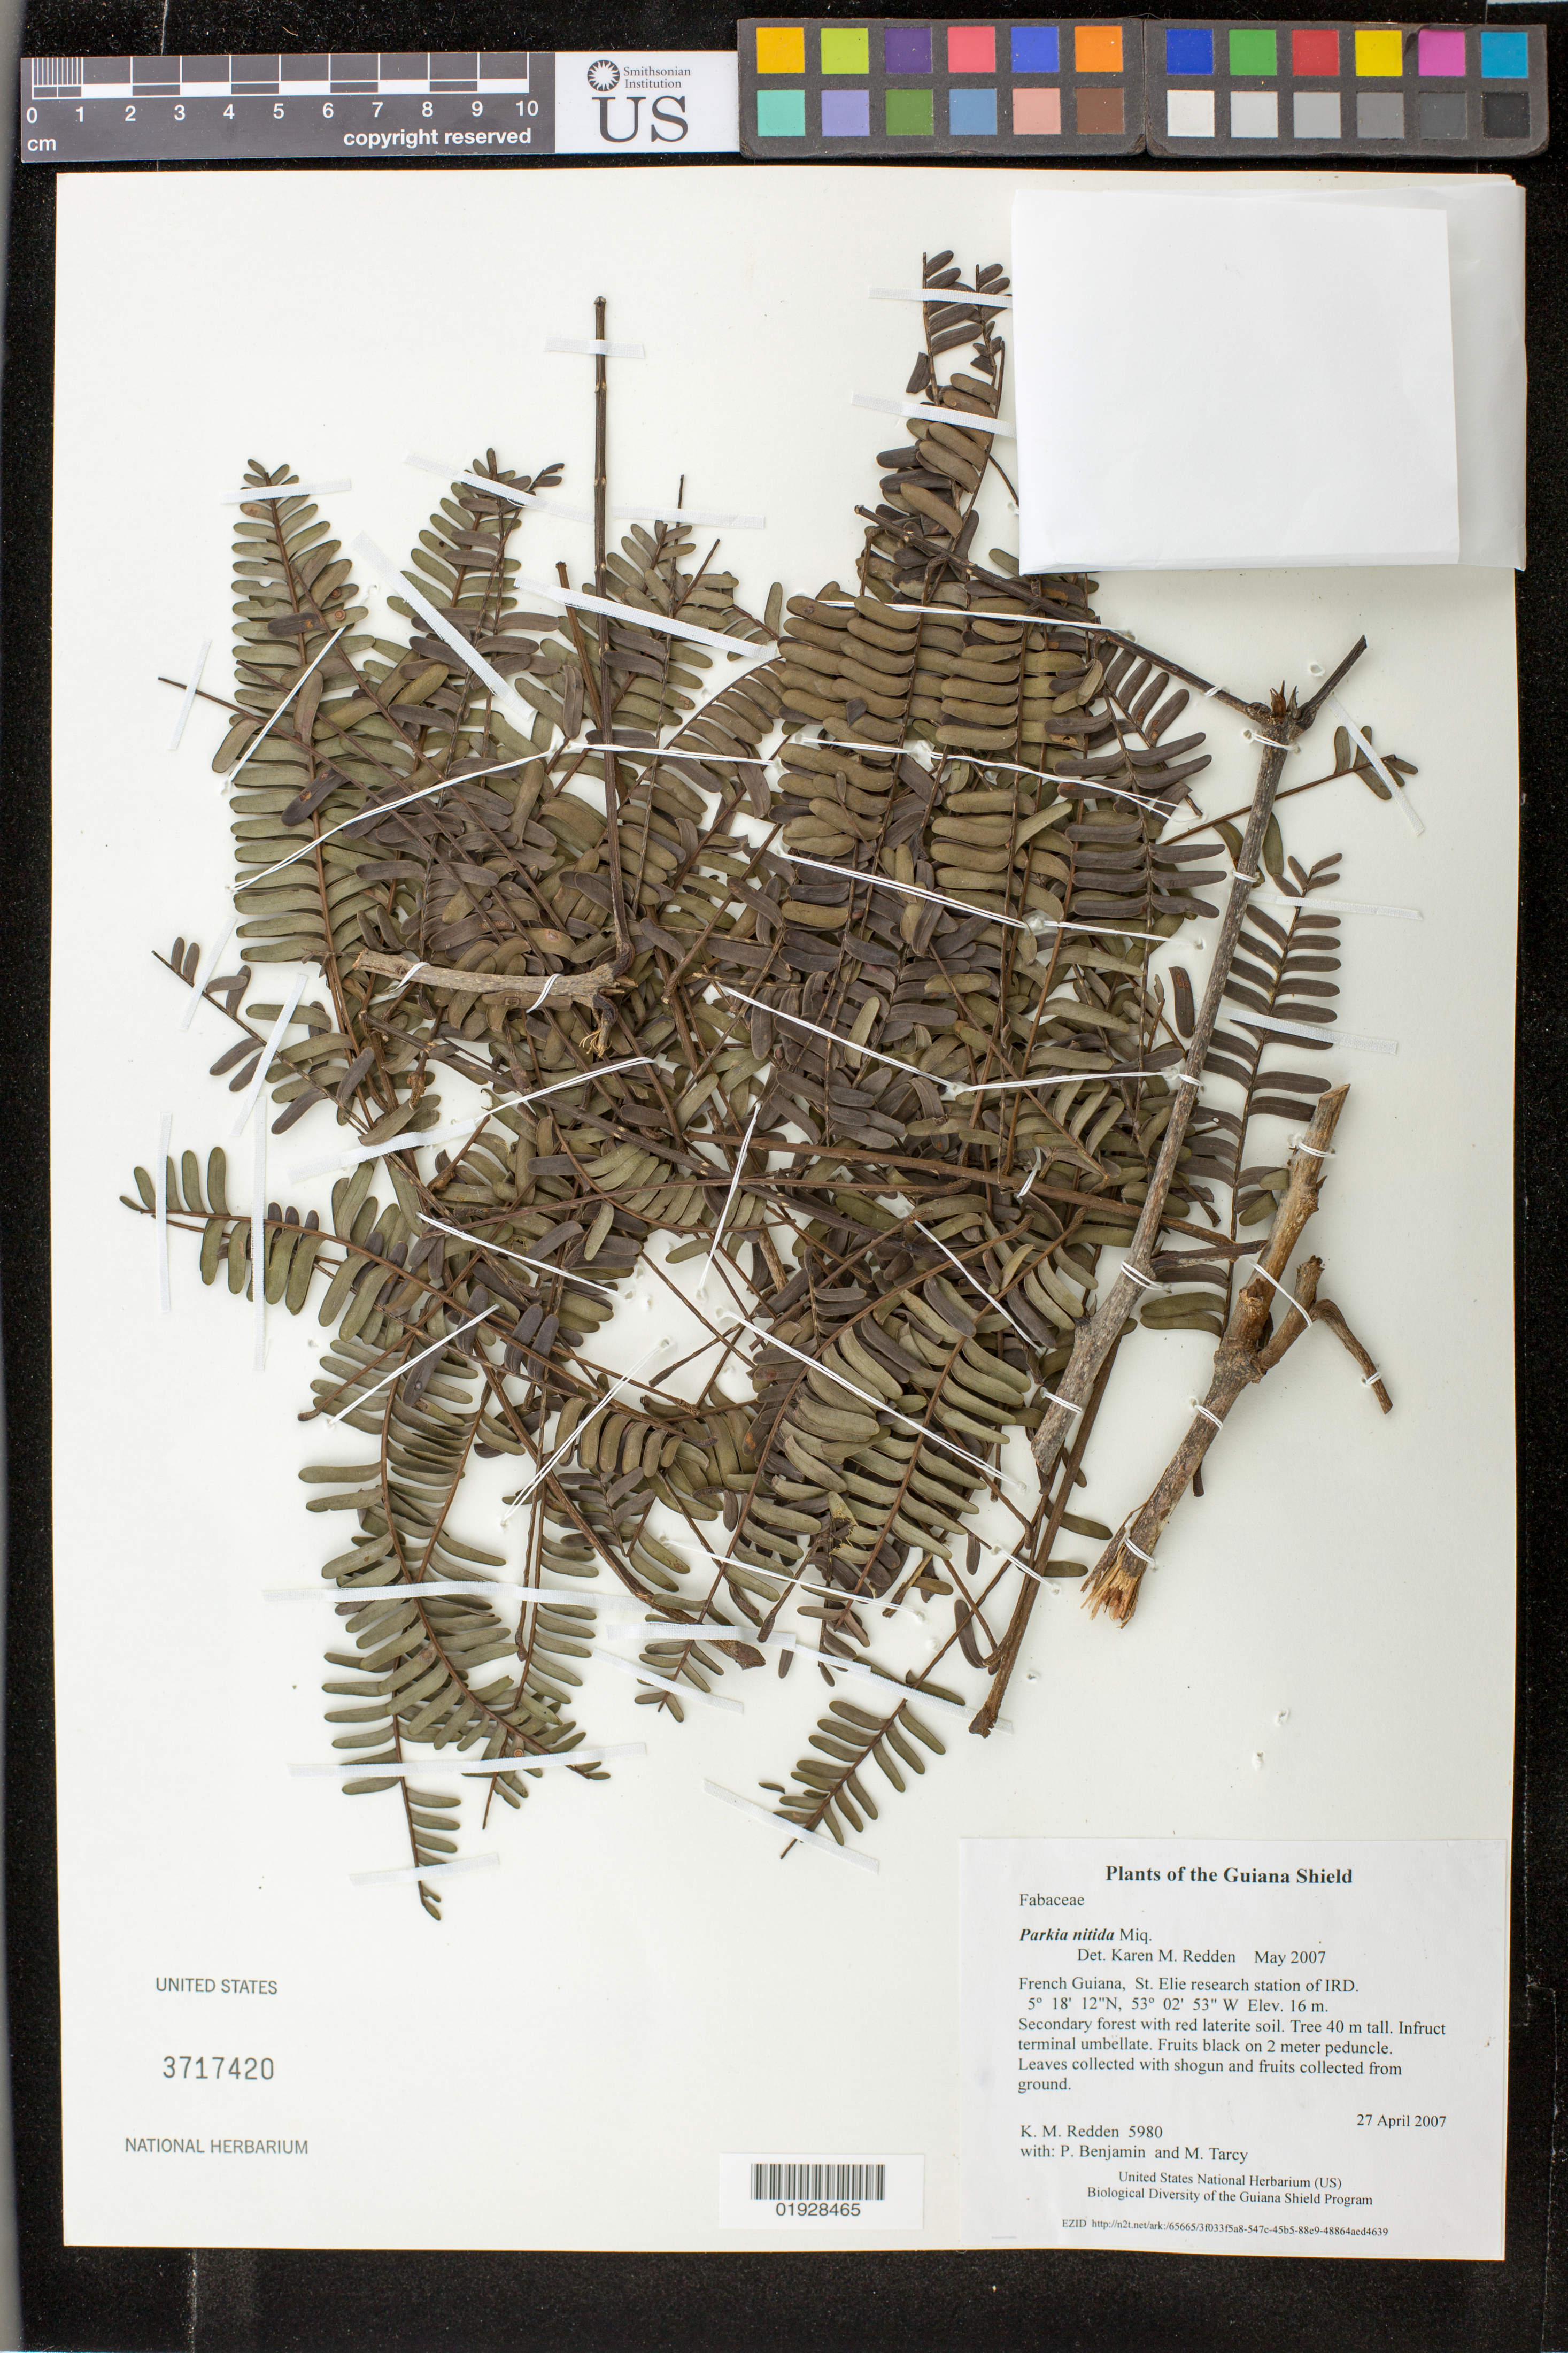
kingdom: Plantae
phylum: Tracheophyta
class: Magnoliopsida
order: Fabales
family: Fabaceae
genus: Parkia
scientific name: Parkia nitida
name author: Miq.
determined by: Redden, K. M.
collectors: K. M. Redden, P. Benjamin & M. Tarcy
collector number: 5980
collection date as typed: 27 April 2007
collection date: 2007-04-27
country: French Guiana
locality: St. Elie research station of IRD.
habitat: Secondary forest with red laterite soil.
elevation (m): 16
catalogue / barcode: US 3717420